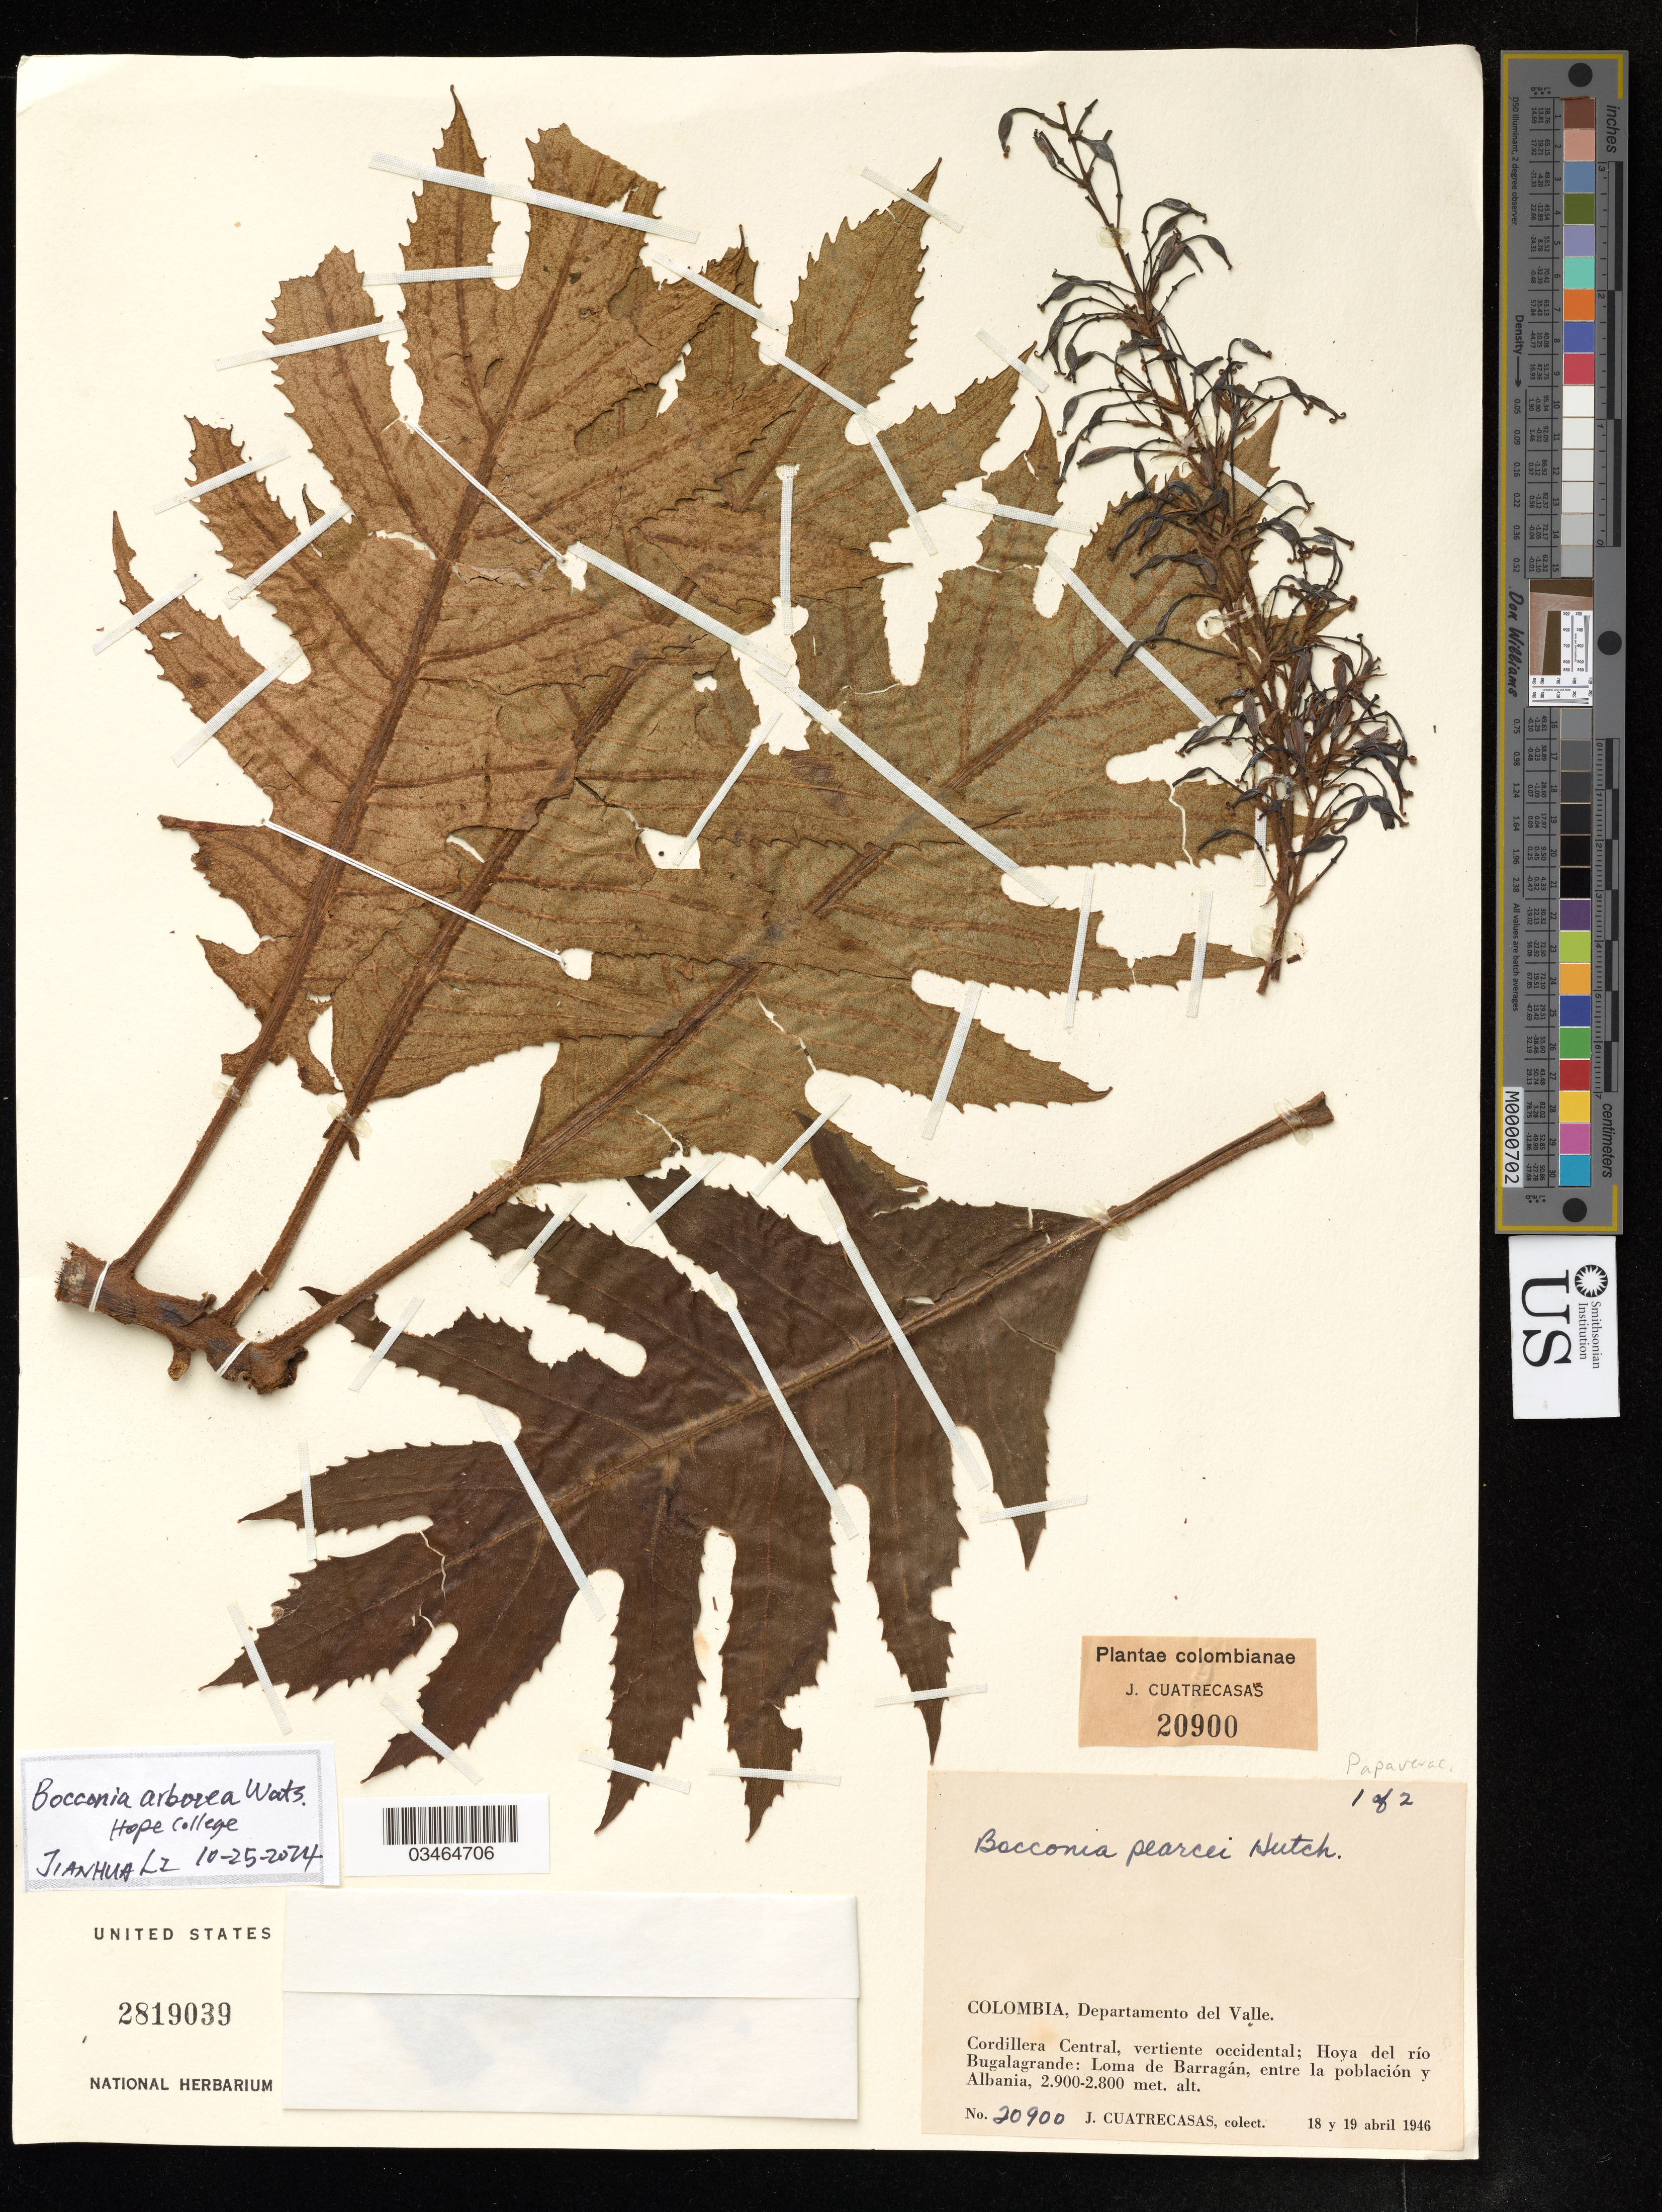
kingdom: Plantae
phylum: Tracheophyta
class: Magnoliopsida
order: Ranunculales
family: Papaveraceae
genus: Bocconia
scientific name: Bocconia arborea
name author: S. Watson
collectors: J. Cuatrecasas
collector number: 20900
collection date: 1946-04-18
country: Paraguay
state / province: Cordillera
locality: Central, vertiente occidental; Hoya del rio Bugalagrande: Loma de Barragán, entre la población y Albania.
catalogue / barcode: US 2819039